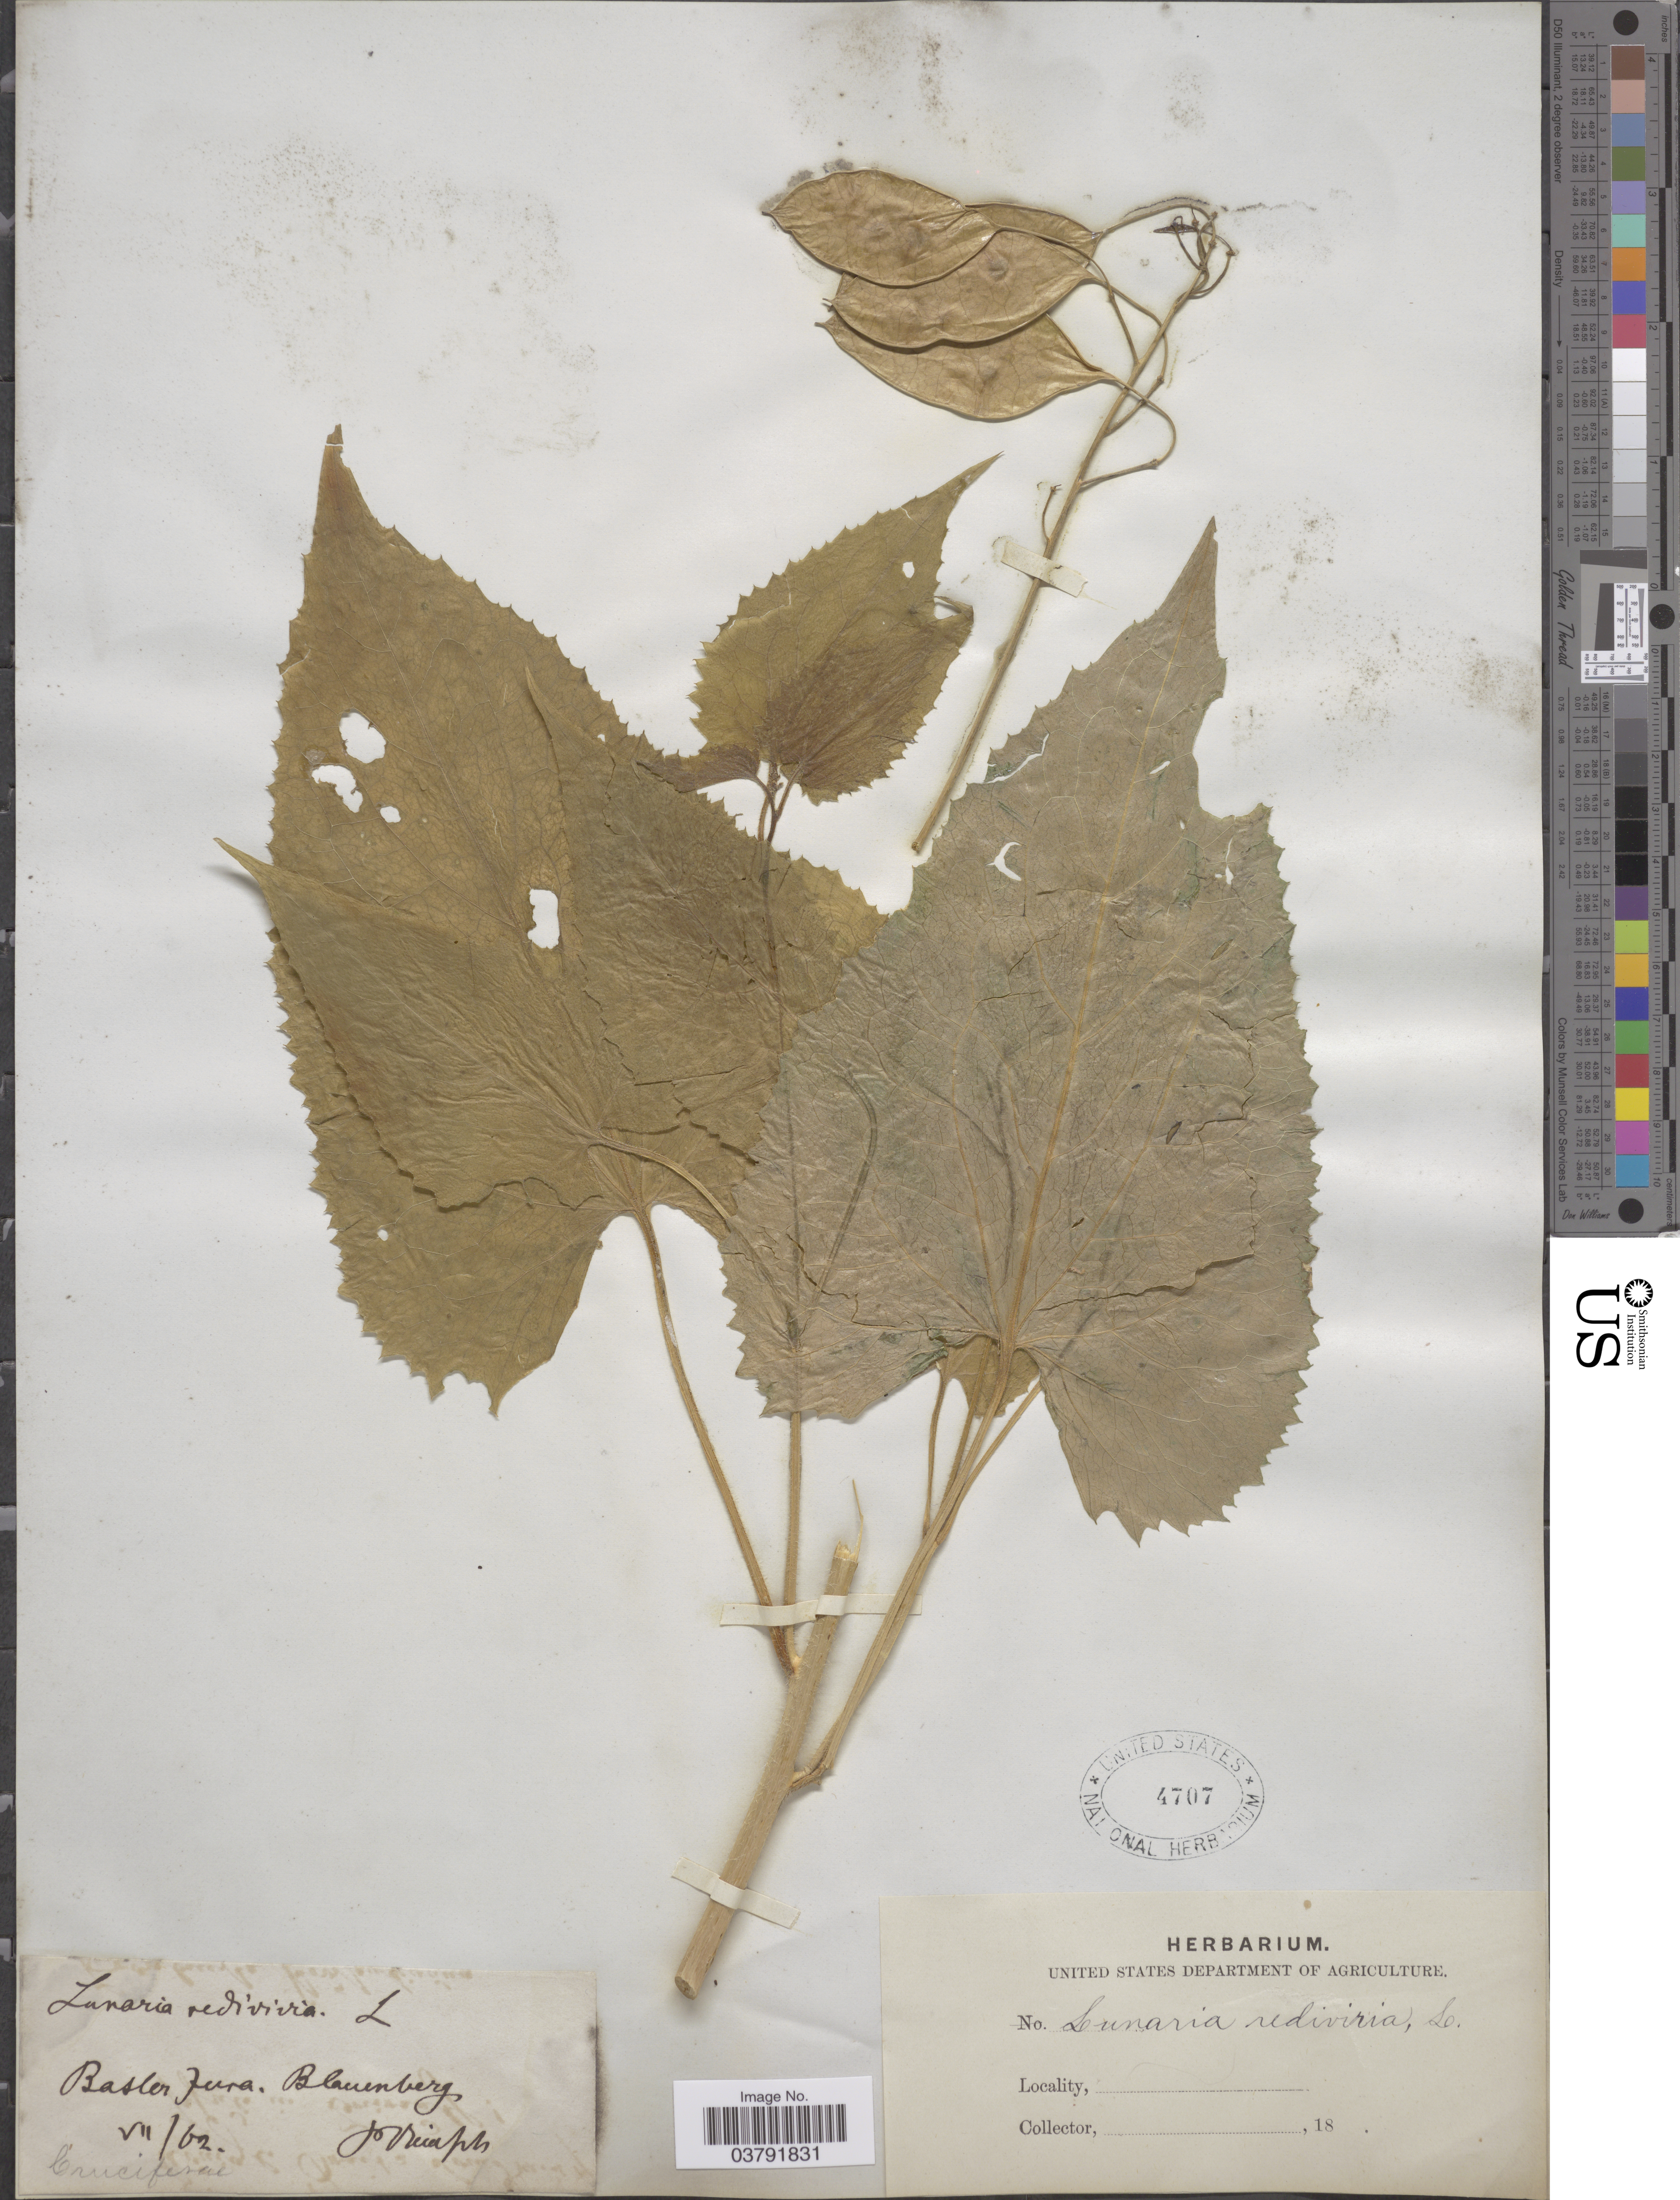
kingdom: Plantae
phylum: Tracheophyta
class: Magnoliopsida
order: Brassicales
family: Brassicaceae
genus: Lunaria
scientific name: Lunaria rediviva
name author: L.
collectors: P. Reinsch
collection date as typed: Transcribed d/m/y: /7/62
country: Switzerland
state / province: Jura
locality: Basler Jura. Blauenberg.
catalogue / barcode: US 4707